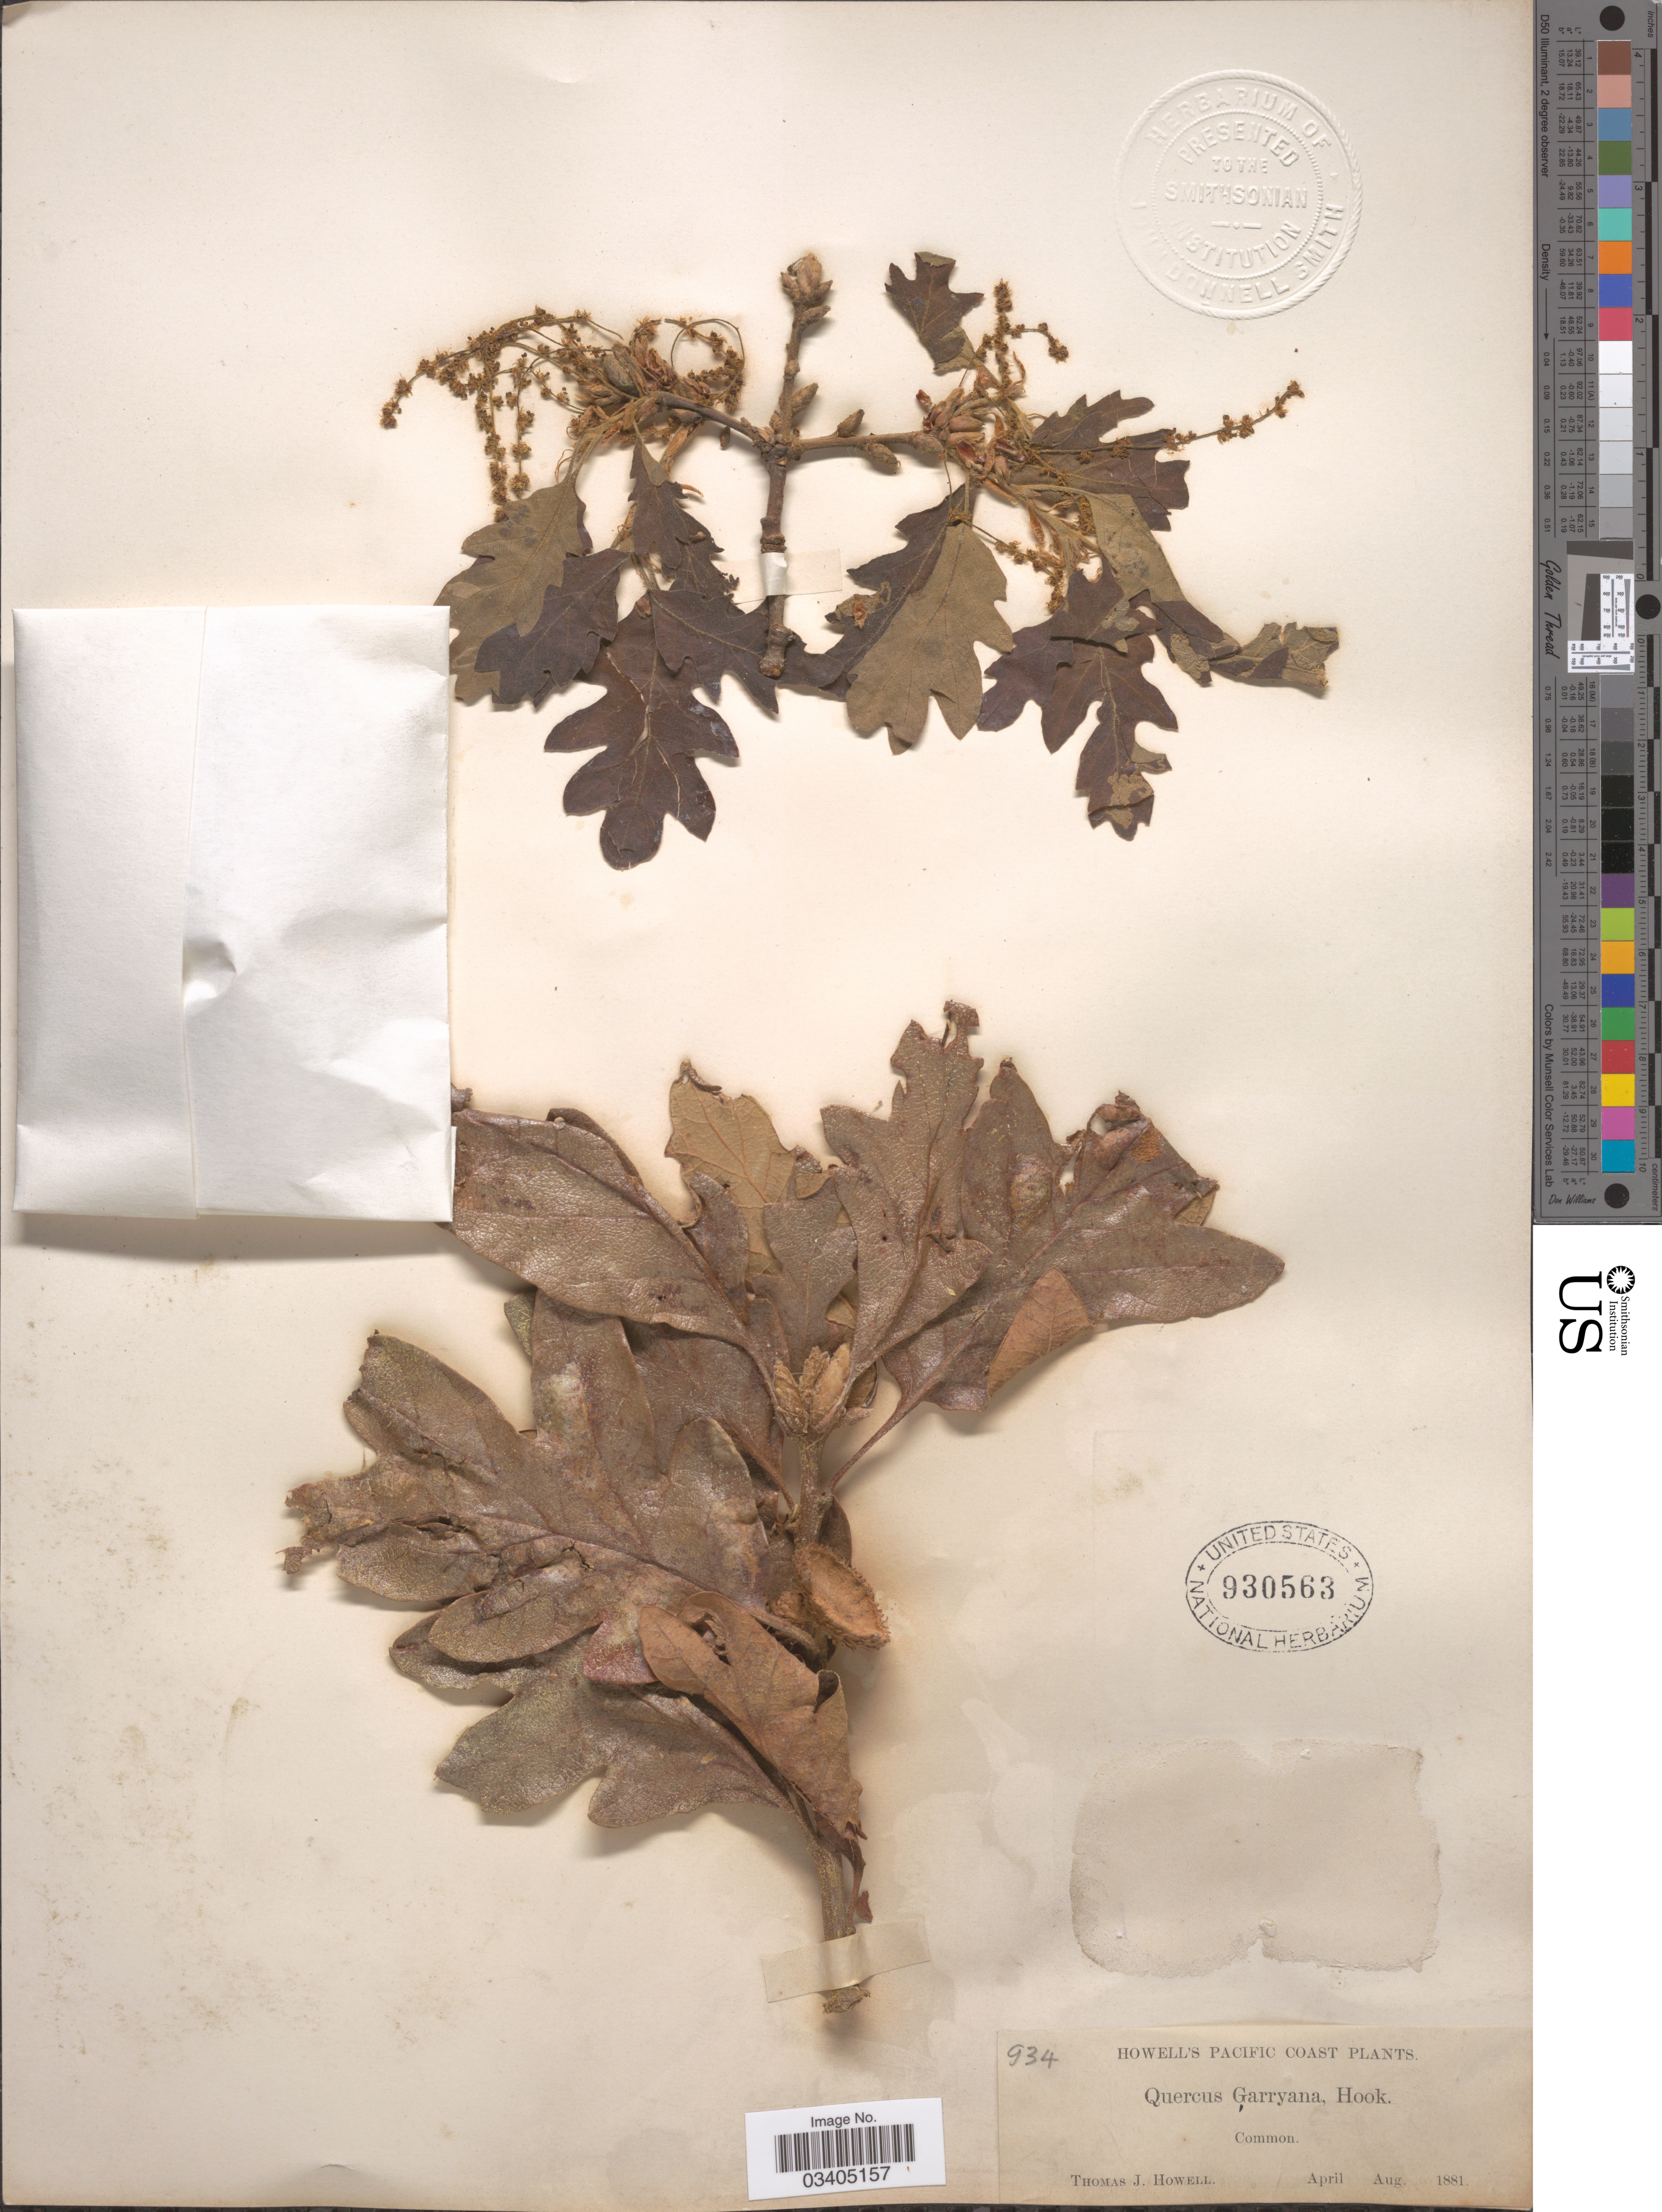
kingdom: Plantae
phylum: Tracheophyta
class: Magnoliopsida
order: Fagales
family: Fagaceae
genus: Quercus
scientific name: Quercus garryana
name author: Douglas ex Hook.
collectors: T. J. Howell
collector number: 934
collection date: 1881-04/1881-08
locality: Howell's Pacific Coast.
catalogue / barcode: US 930563